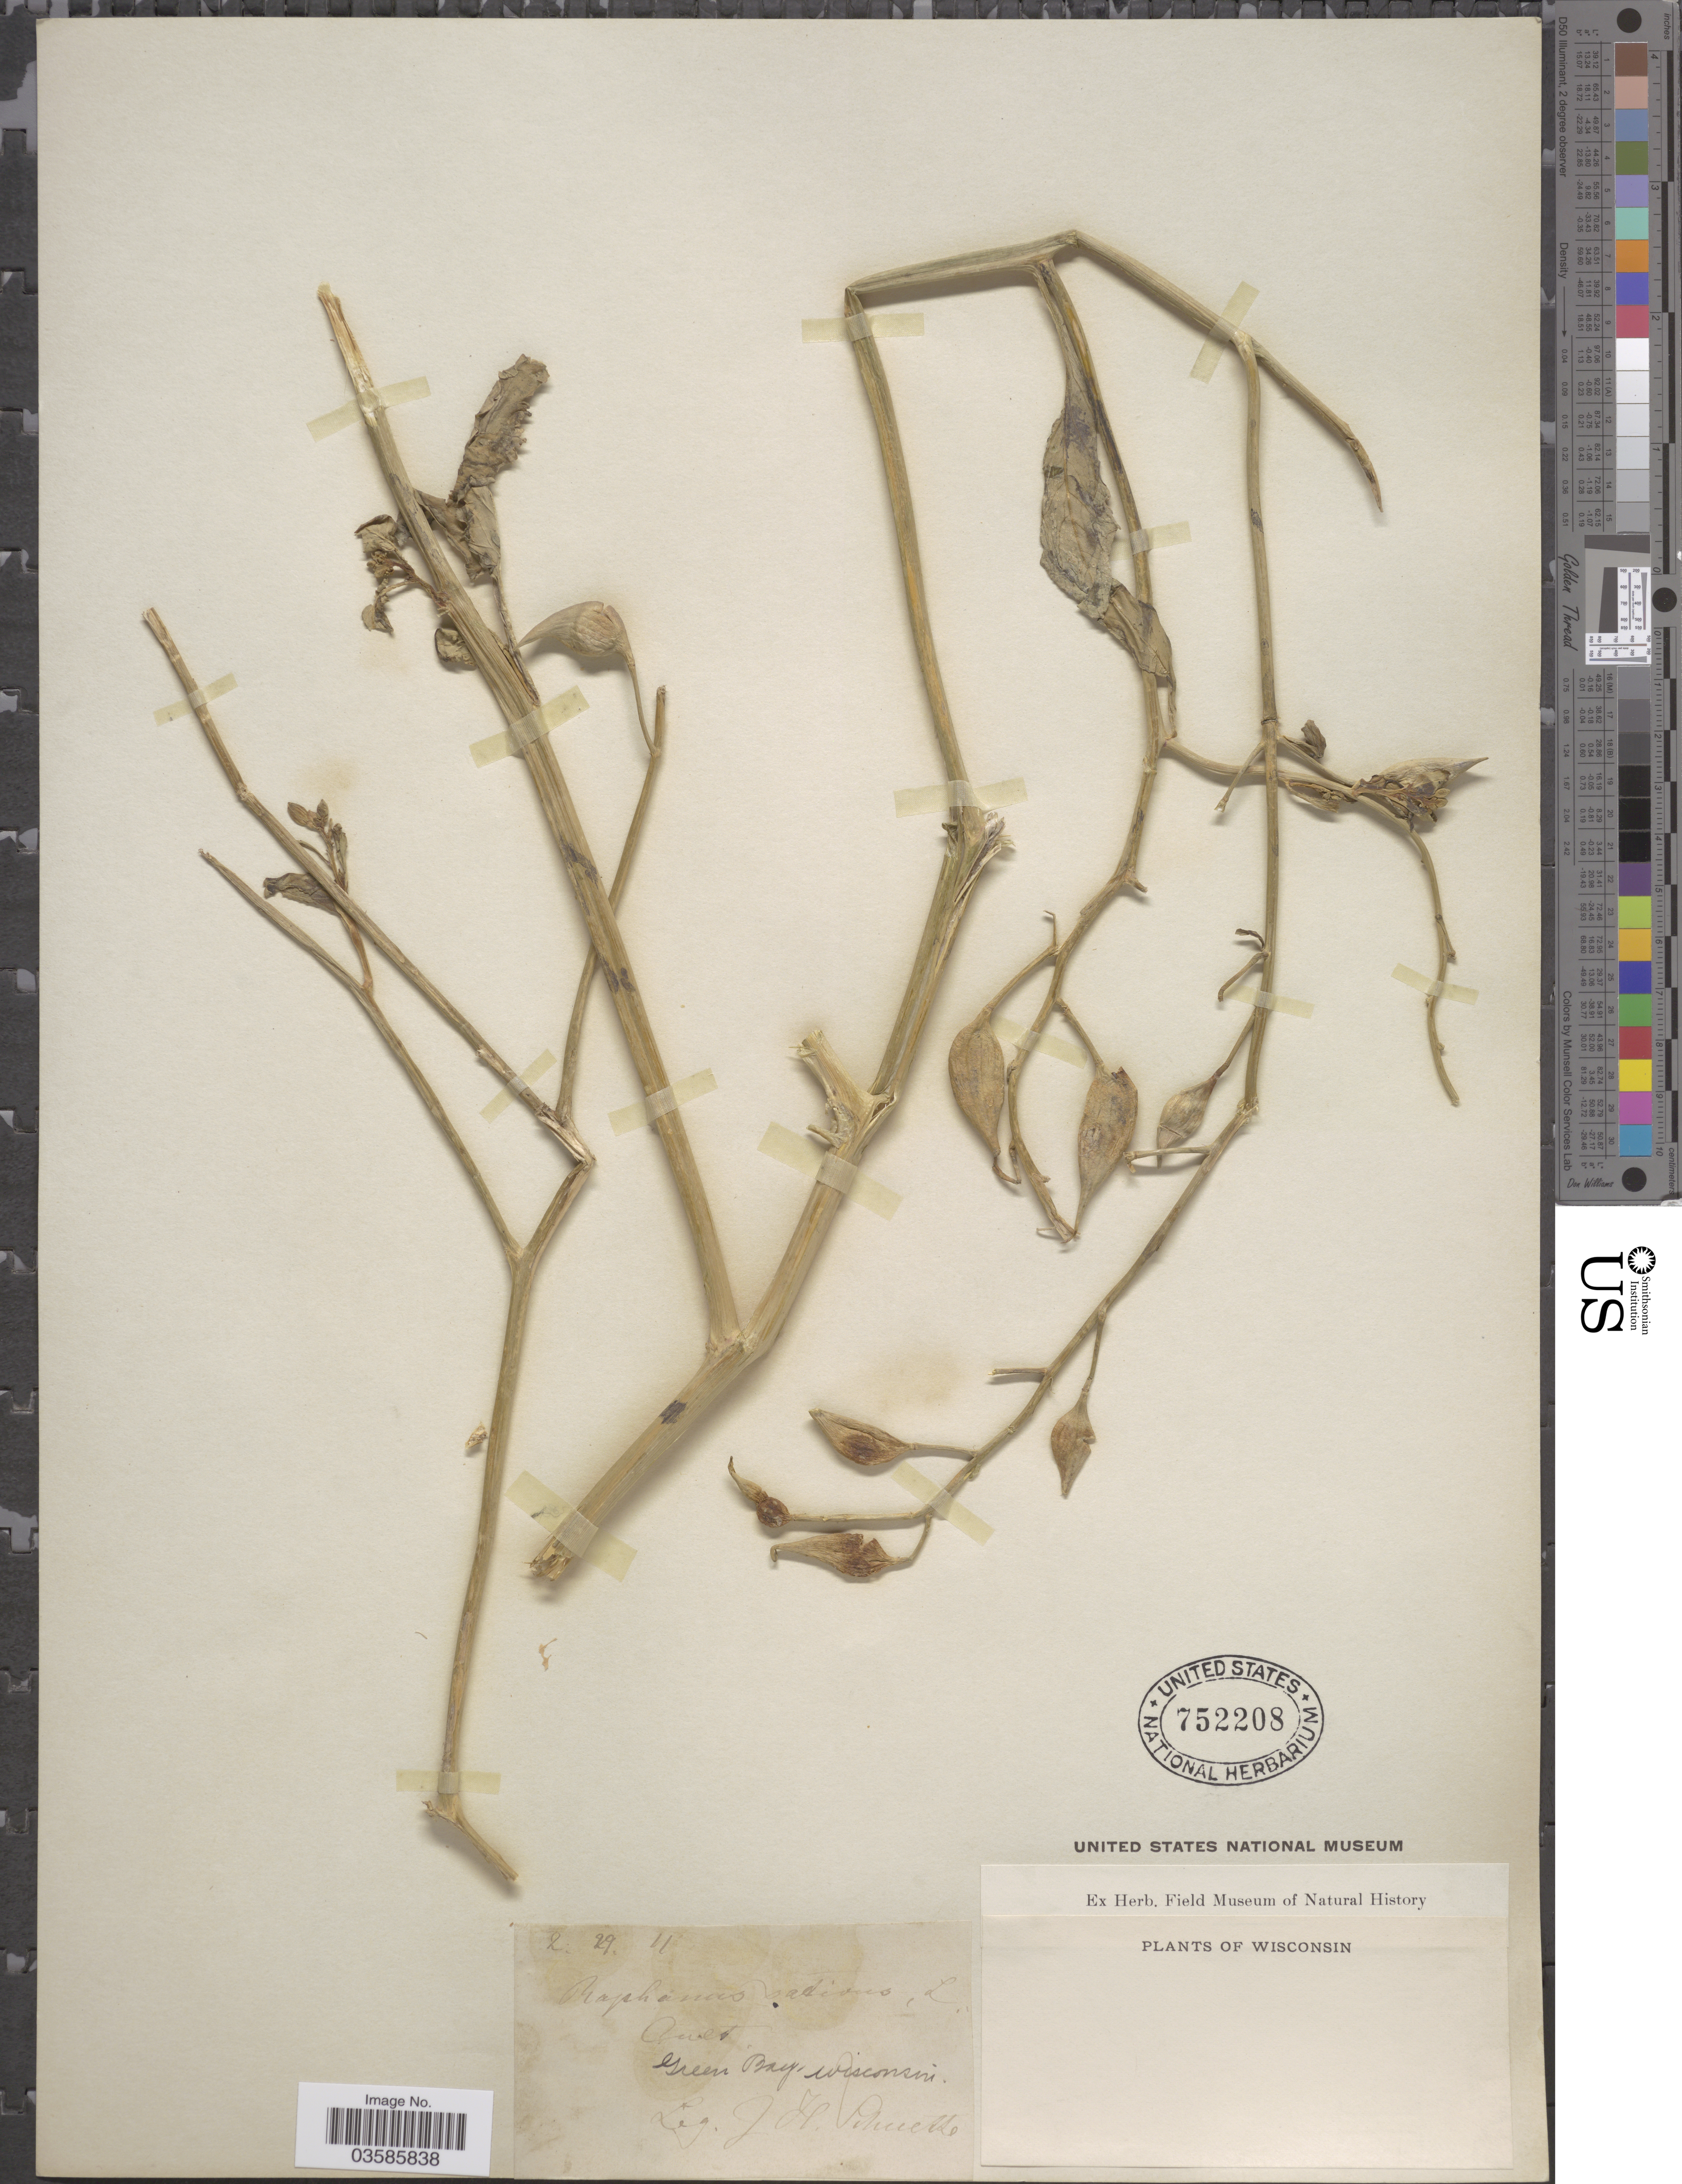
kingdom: Plantae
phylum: Tracheophyta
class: Magnoliopsida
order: Brassicales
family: Brassicaceae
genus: Raphanus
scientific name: Raphanus sativus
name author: L.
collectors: J. H. Schuette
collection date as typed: Transcribed d/m/y: 29/2/11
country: United States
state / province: Wisconsin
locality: Green Bay.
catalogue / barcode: US 752208